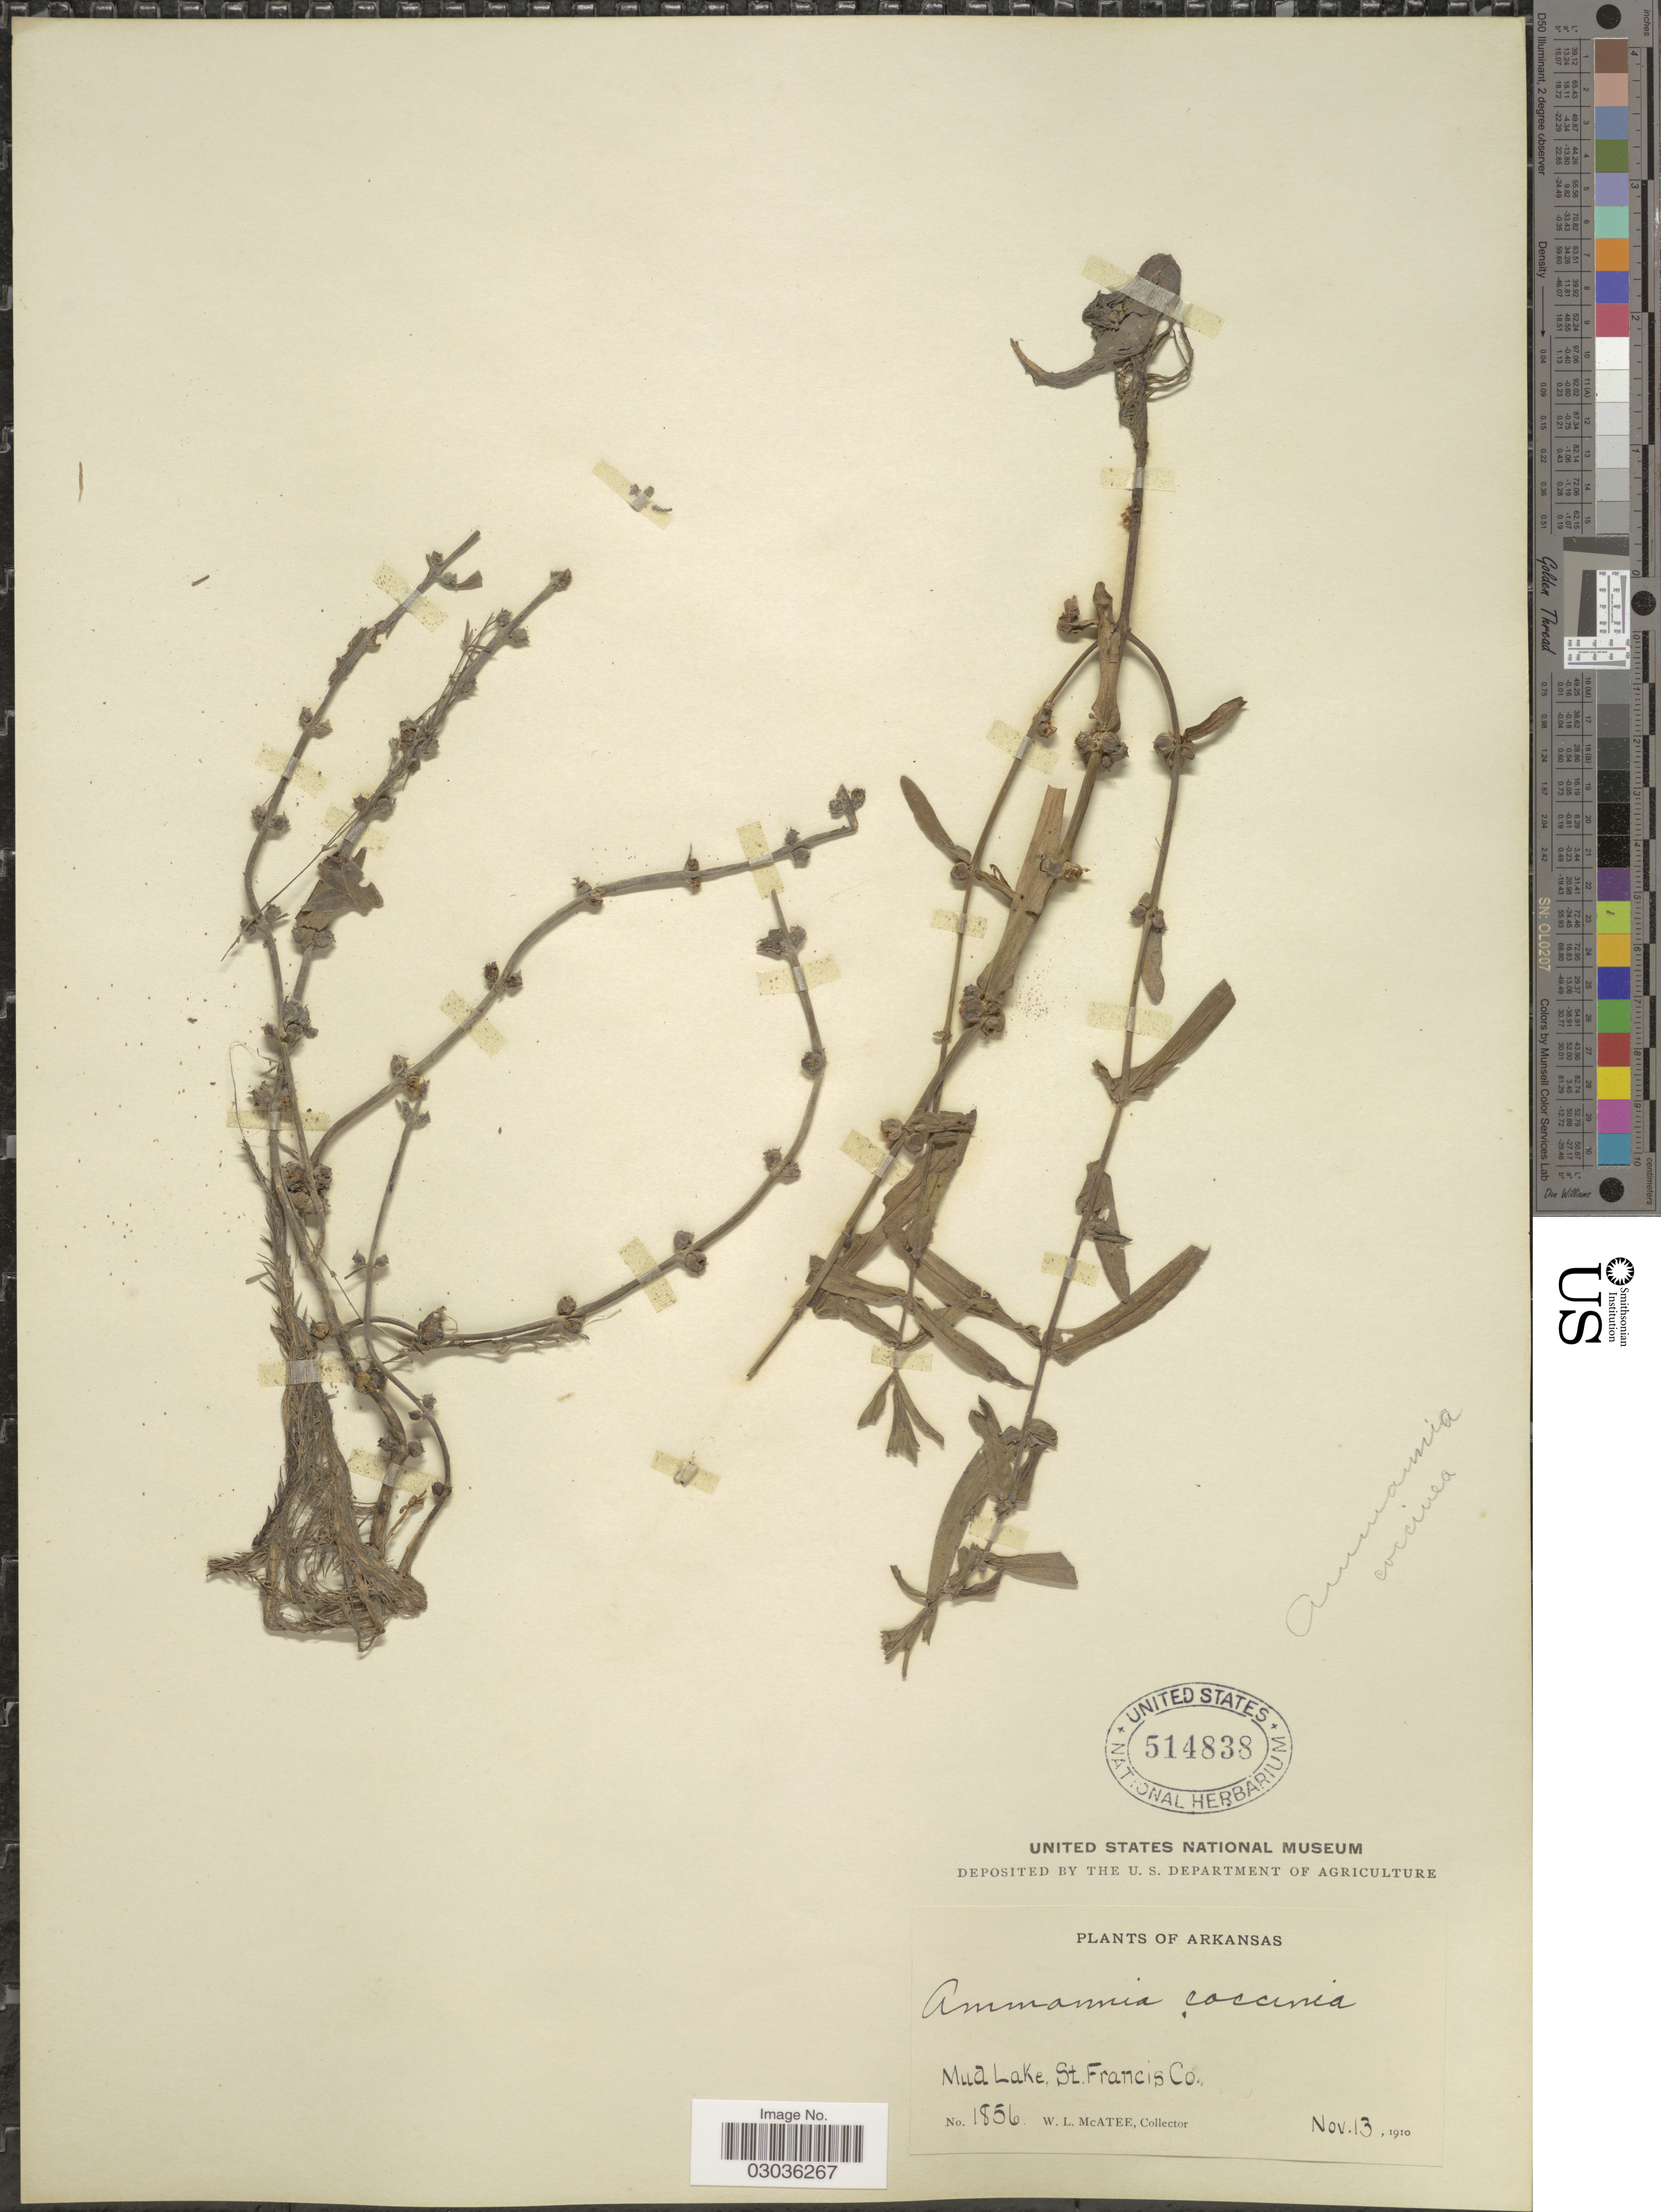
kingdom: Plantae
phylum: Tracheophyta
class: Magnoliopsida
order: Myrtales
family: Lythraceae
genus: Ammannia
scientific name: Ammannia latifolia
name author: L.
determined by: Strong, Mark T., (BOT), Smithsonian Institution - National Museum of Natural History (UNITED STATES)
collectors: W. McAtee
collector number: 1856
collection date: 1910-11-13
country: United States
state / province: Arkansas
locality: Mua Lake, St. Francis Co.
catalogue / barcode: US 514838